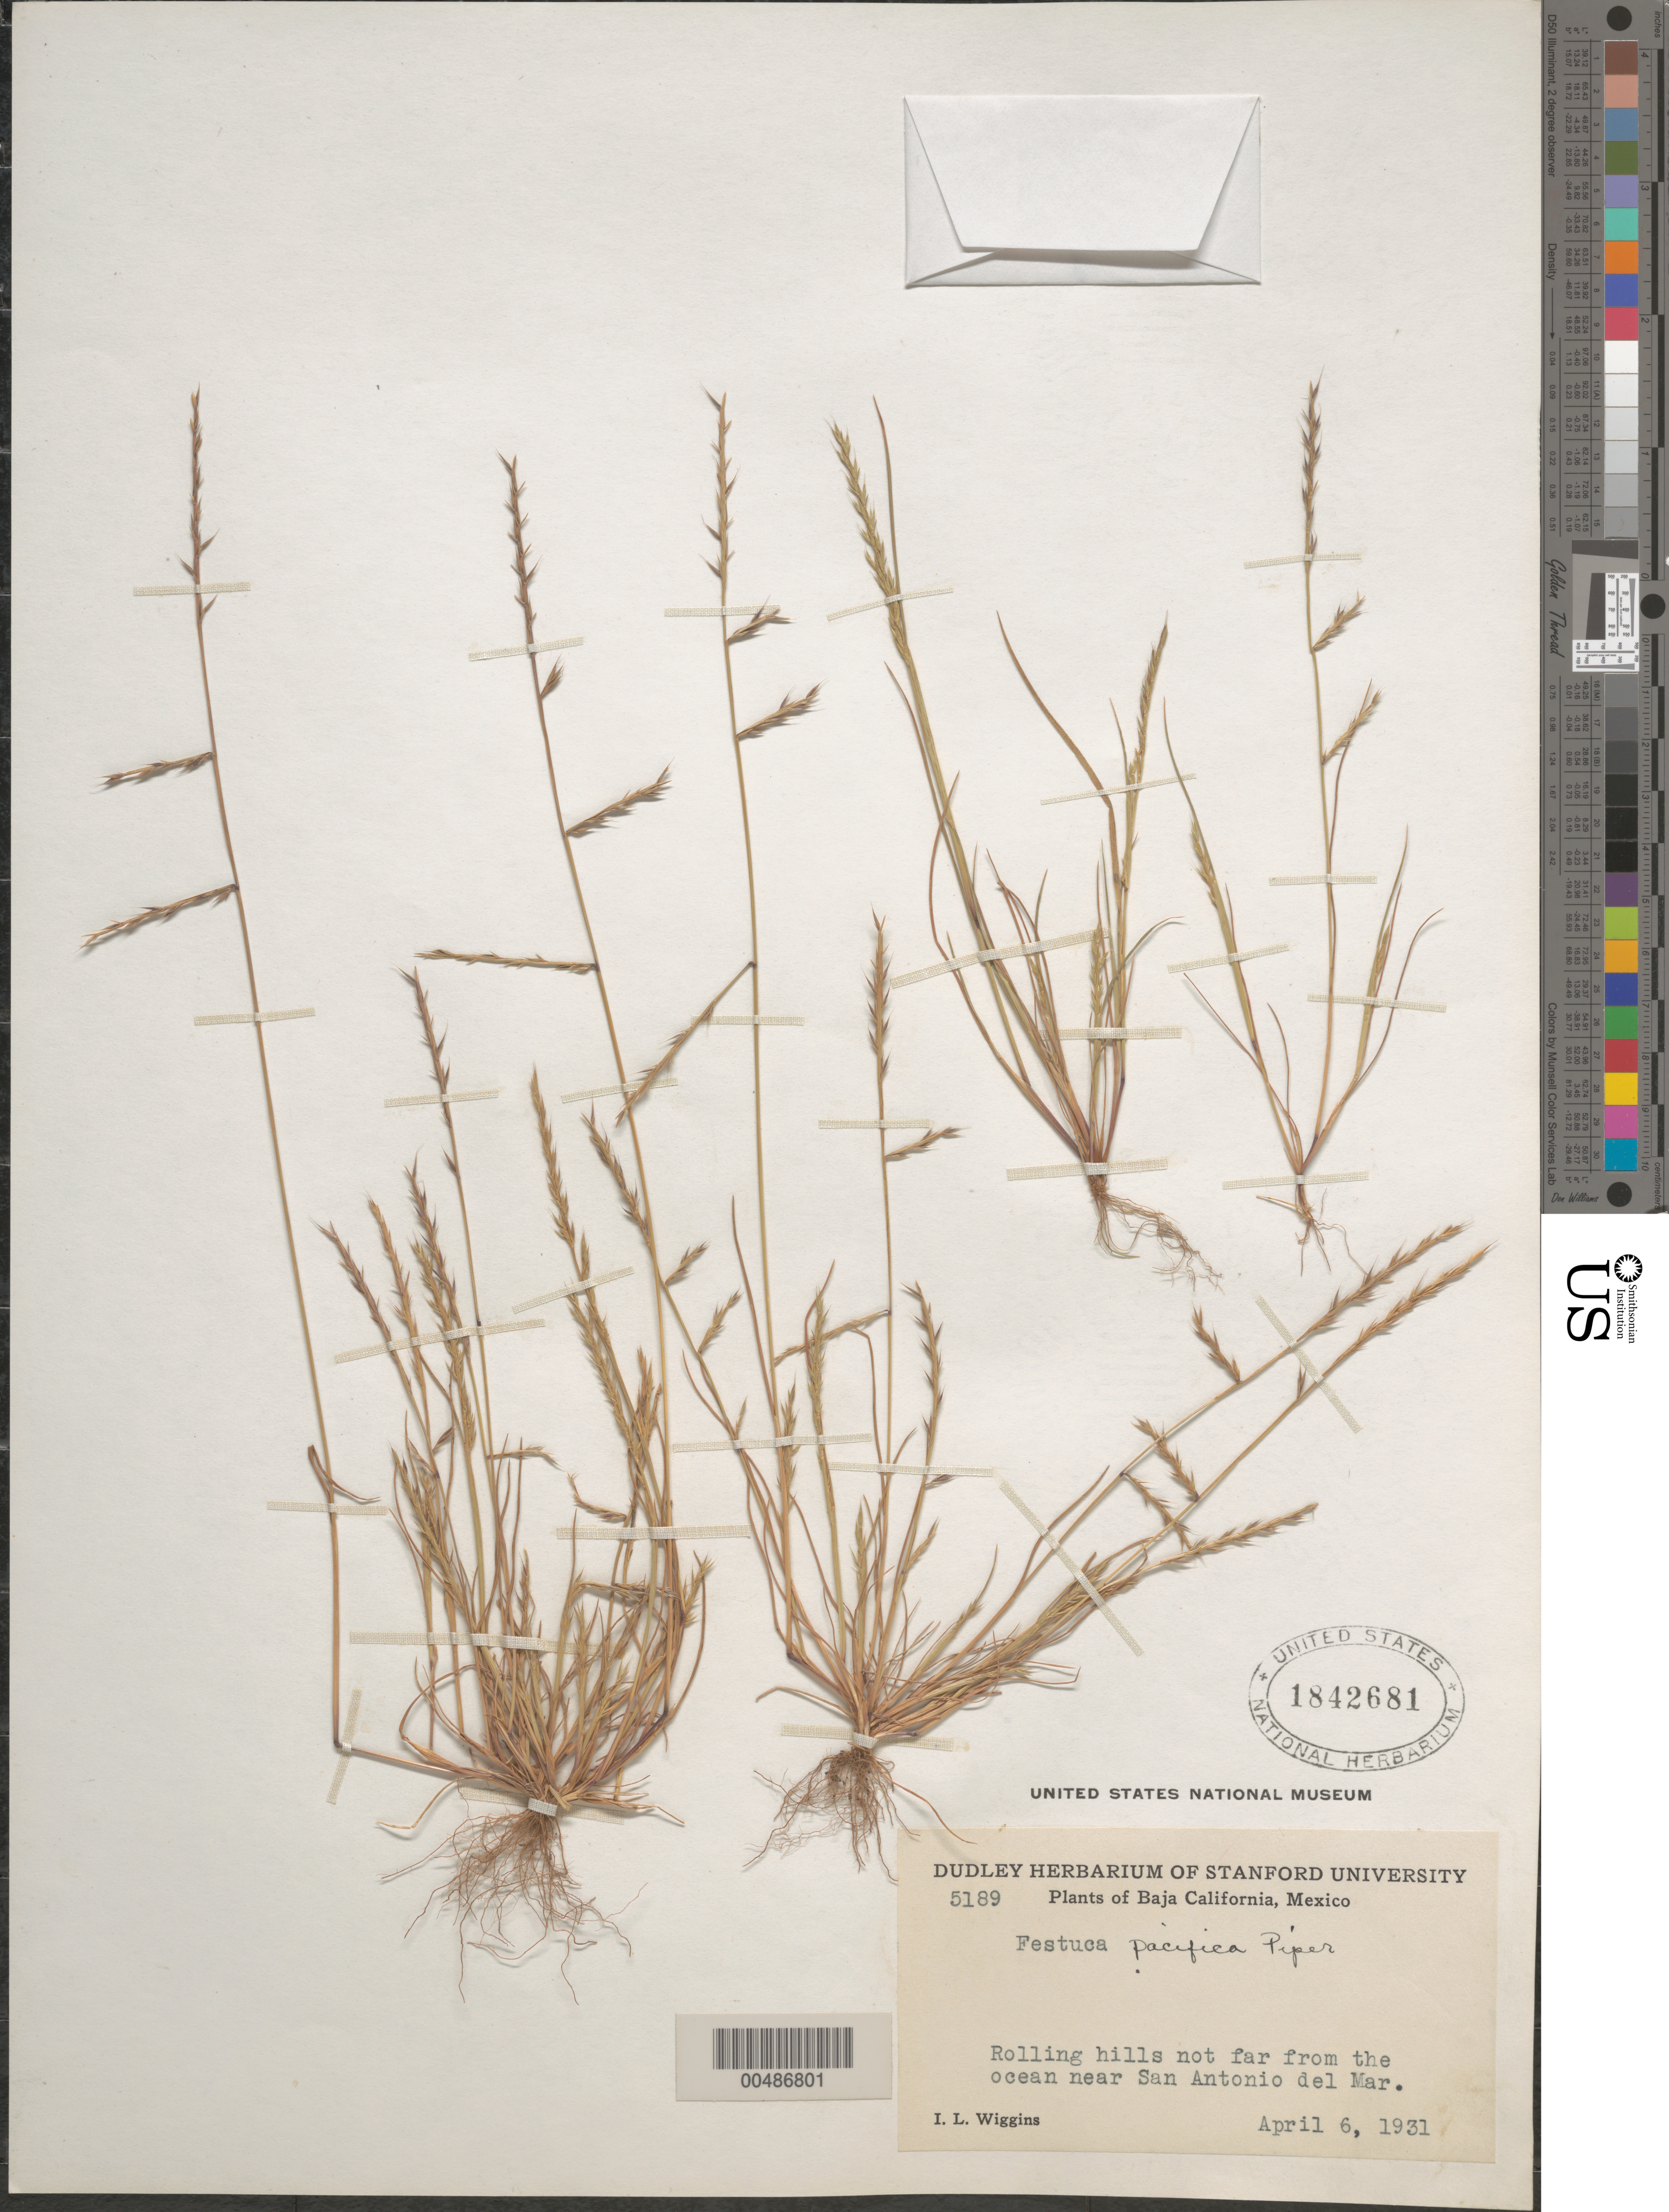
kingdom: Plantae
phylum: Tracheophyta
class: Liliopsida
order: Poales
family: Poaceae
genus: Festuca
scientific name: Festuca sp.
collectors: I. L. Wiggins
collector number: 5189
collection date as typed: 6 Apr 1931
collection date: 1931-04-06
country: Mexico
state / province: Baja California Norte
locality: not far from the ocean near San Antonio del Mar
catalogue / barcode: US 1842681